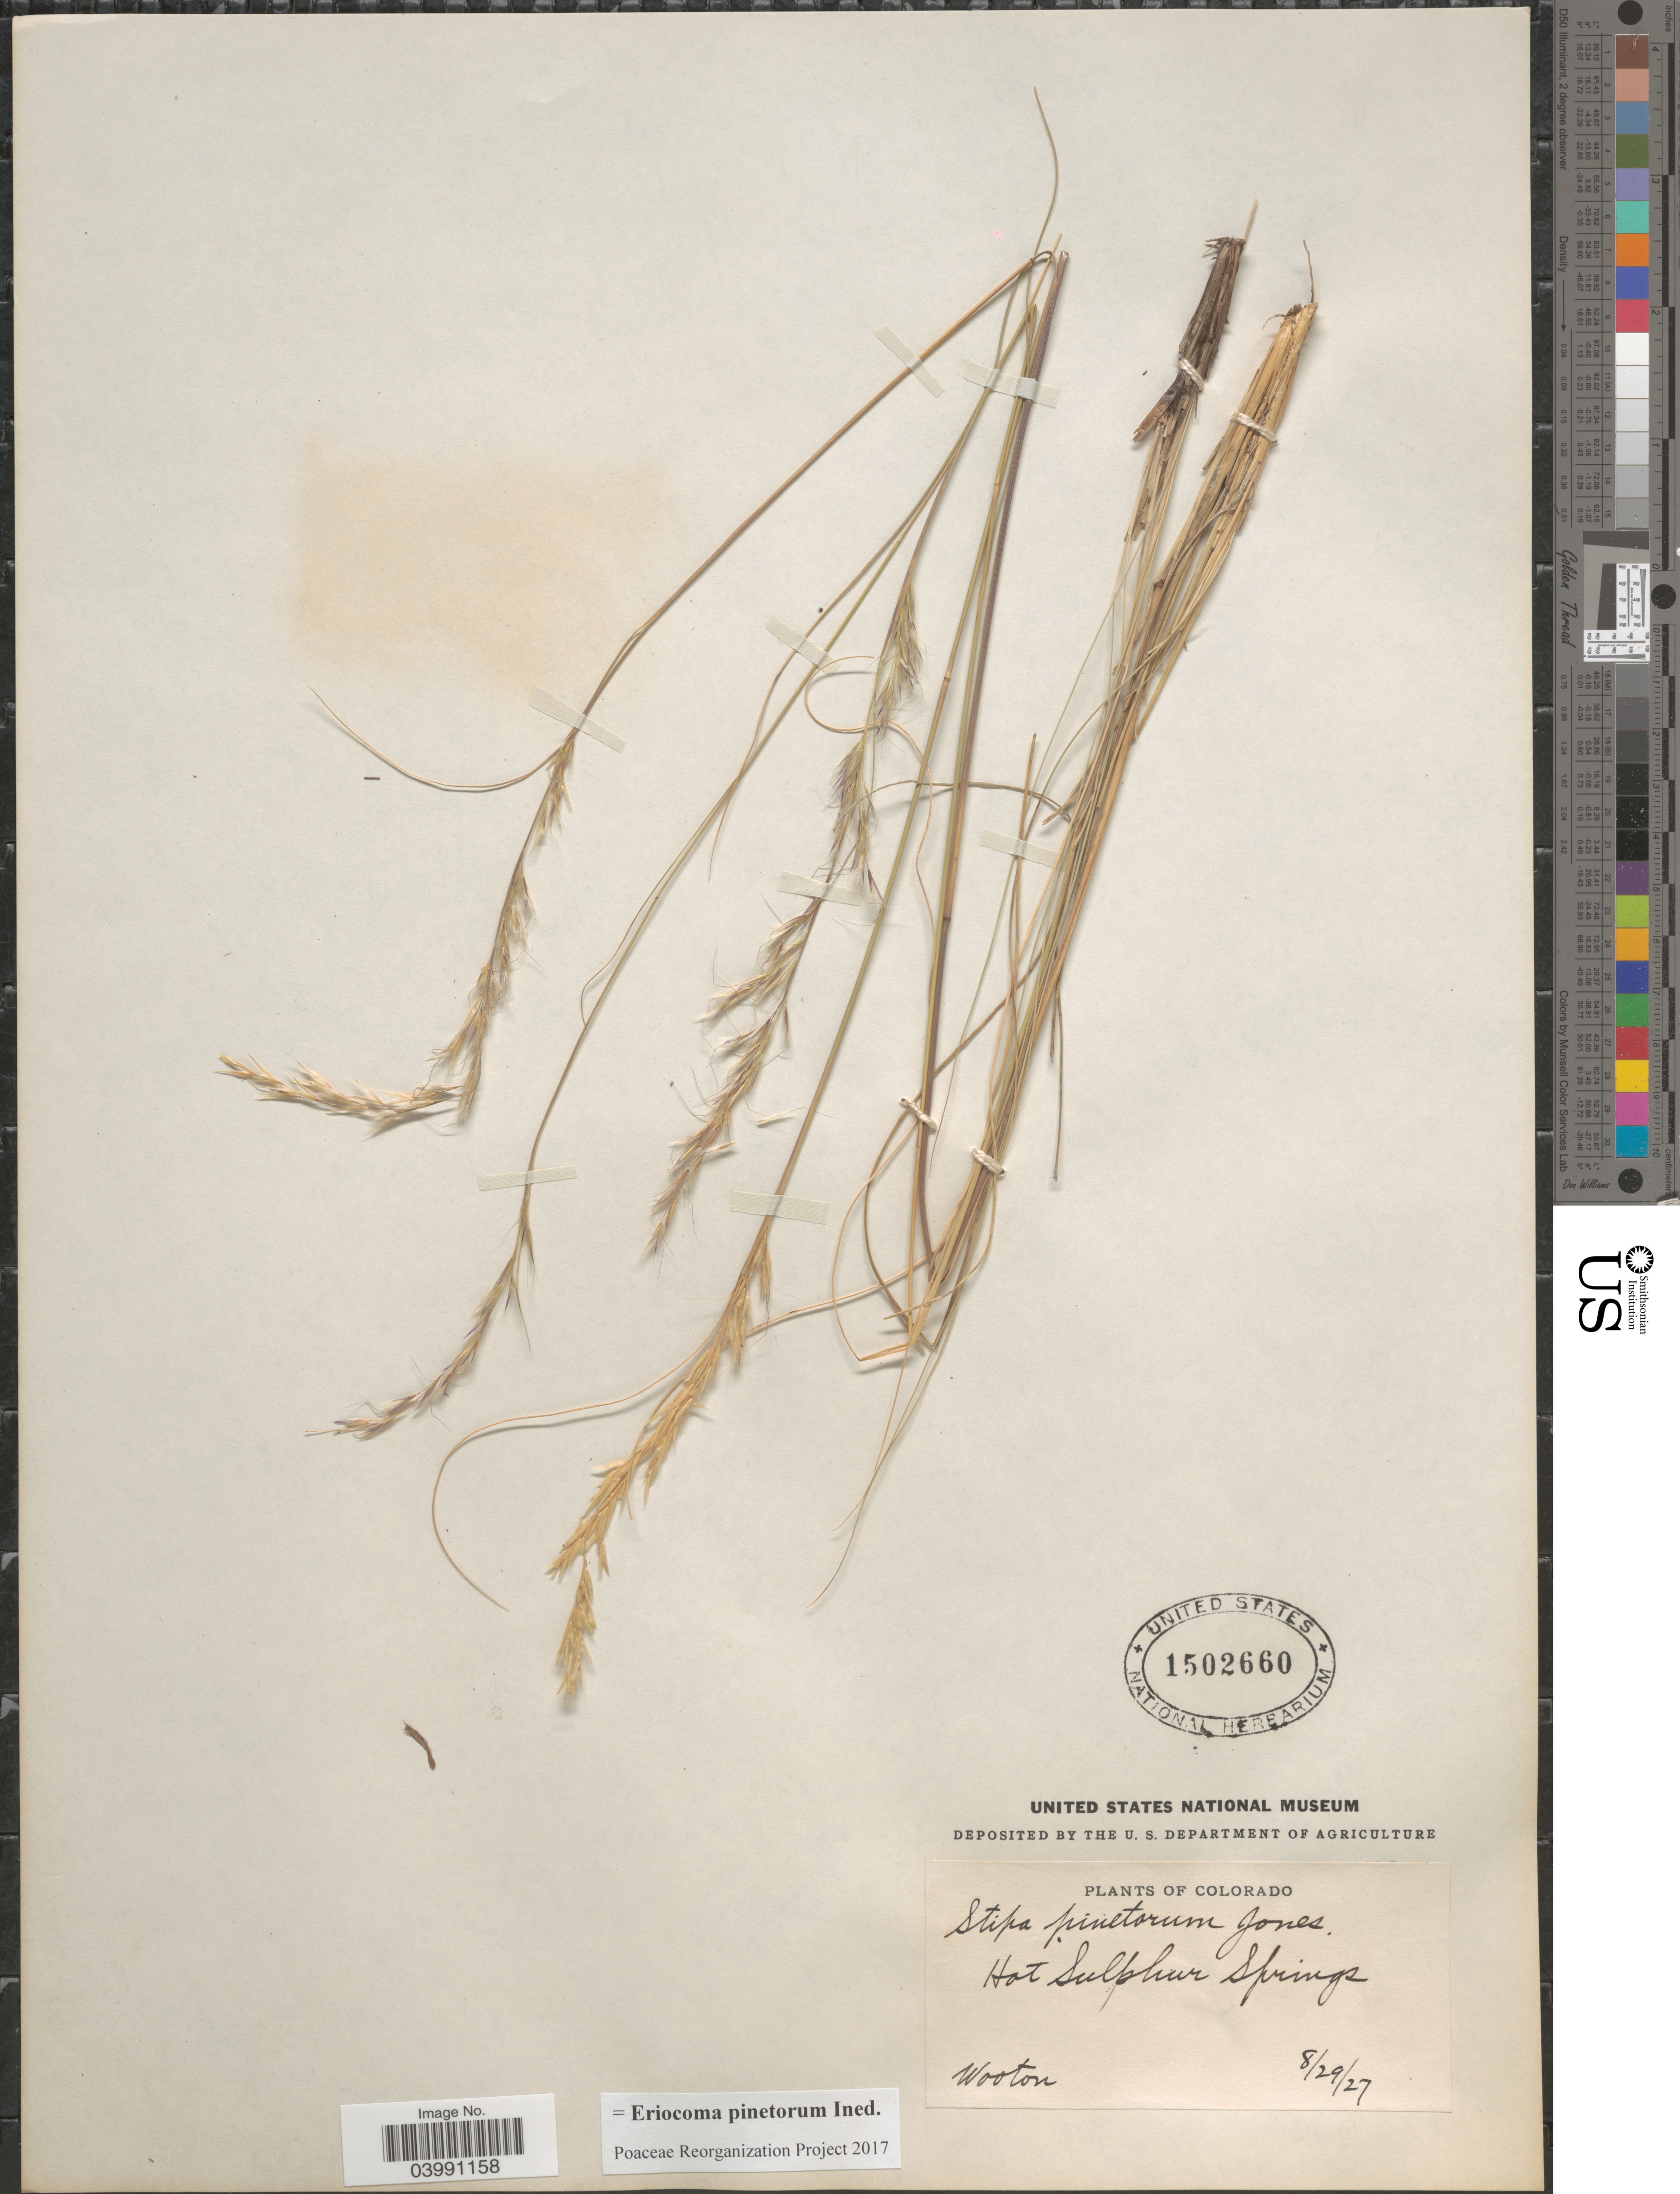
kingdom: Plantae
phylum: Tracheophyta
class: Liliopsida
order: Poales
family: Poaceae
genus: Eriocoma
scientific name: Eriocoma pinetorum ined.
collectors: E. O. Wooton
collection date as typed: Transcribed d/m/y: 29/8/27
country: United States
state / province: Colorado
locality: Hot Sulphur Springs.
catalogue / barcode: US 1502660